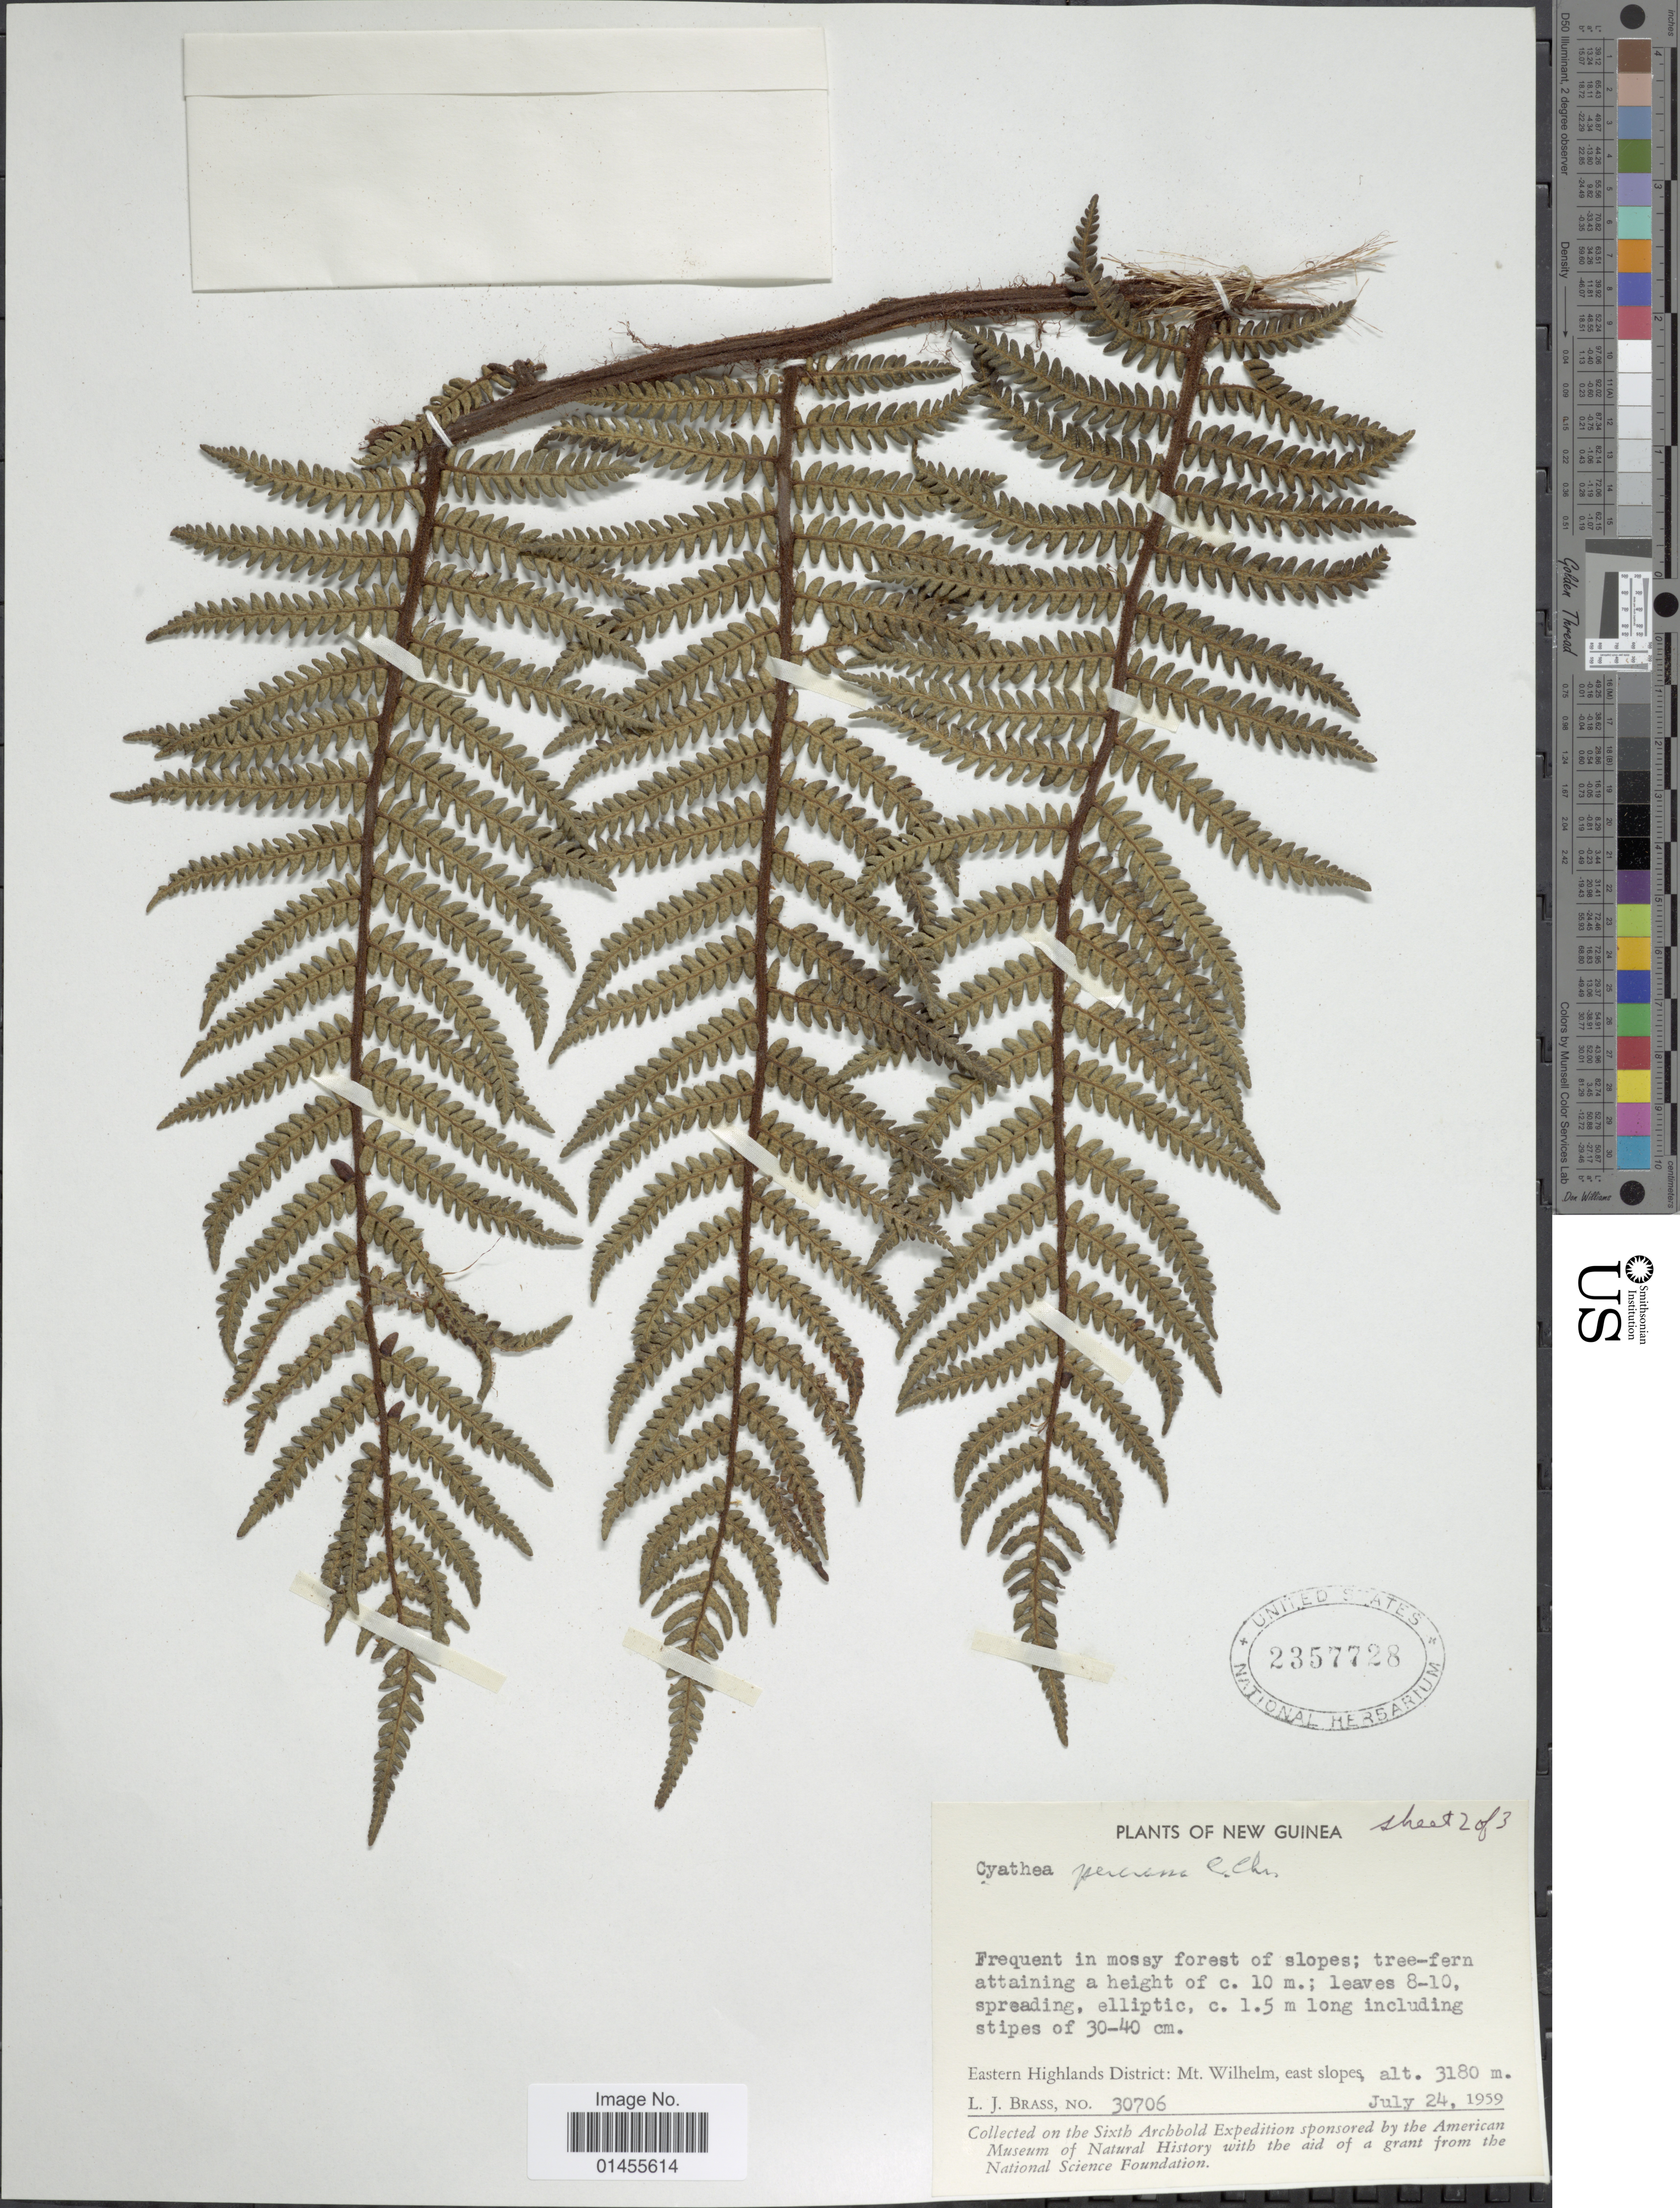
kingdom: Plantae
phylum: Tracheophyta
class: Polypodiopsida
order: Cyatheales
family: Cyatheaceae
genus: Alsophila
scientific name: Alsophila percrassa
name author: (C. Chr.) R.M. Tryon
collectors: L. J. Brass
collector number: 30706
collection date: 1959-07-24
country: Papua New Guinea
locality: New Guinea. Eastern Highlands District: Mt. Wilhelm, east slopes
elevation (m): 3180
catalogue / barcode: US 2357728